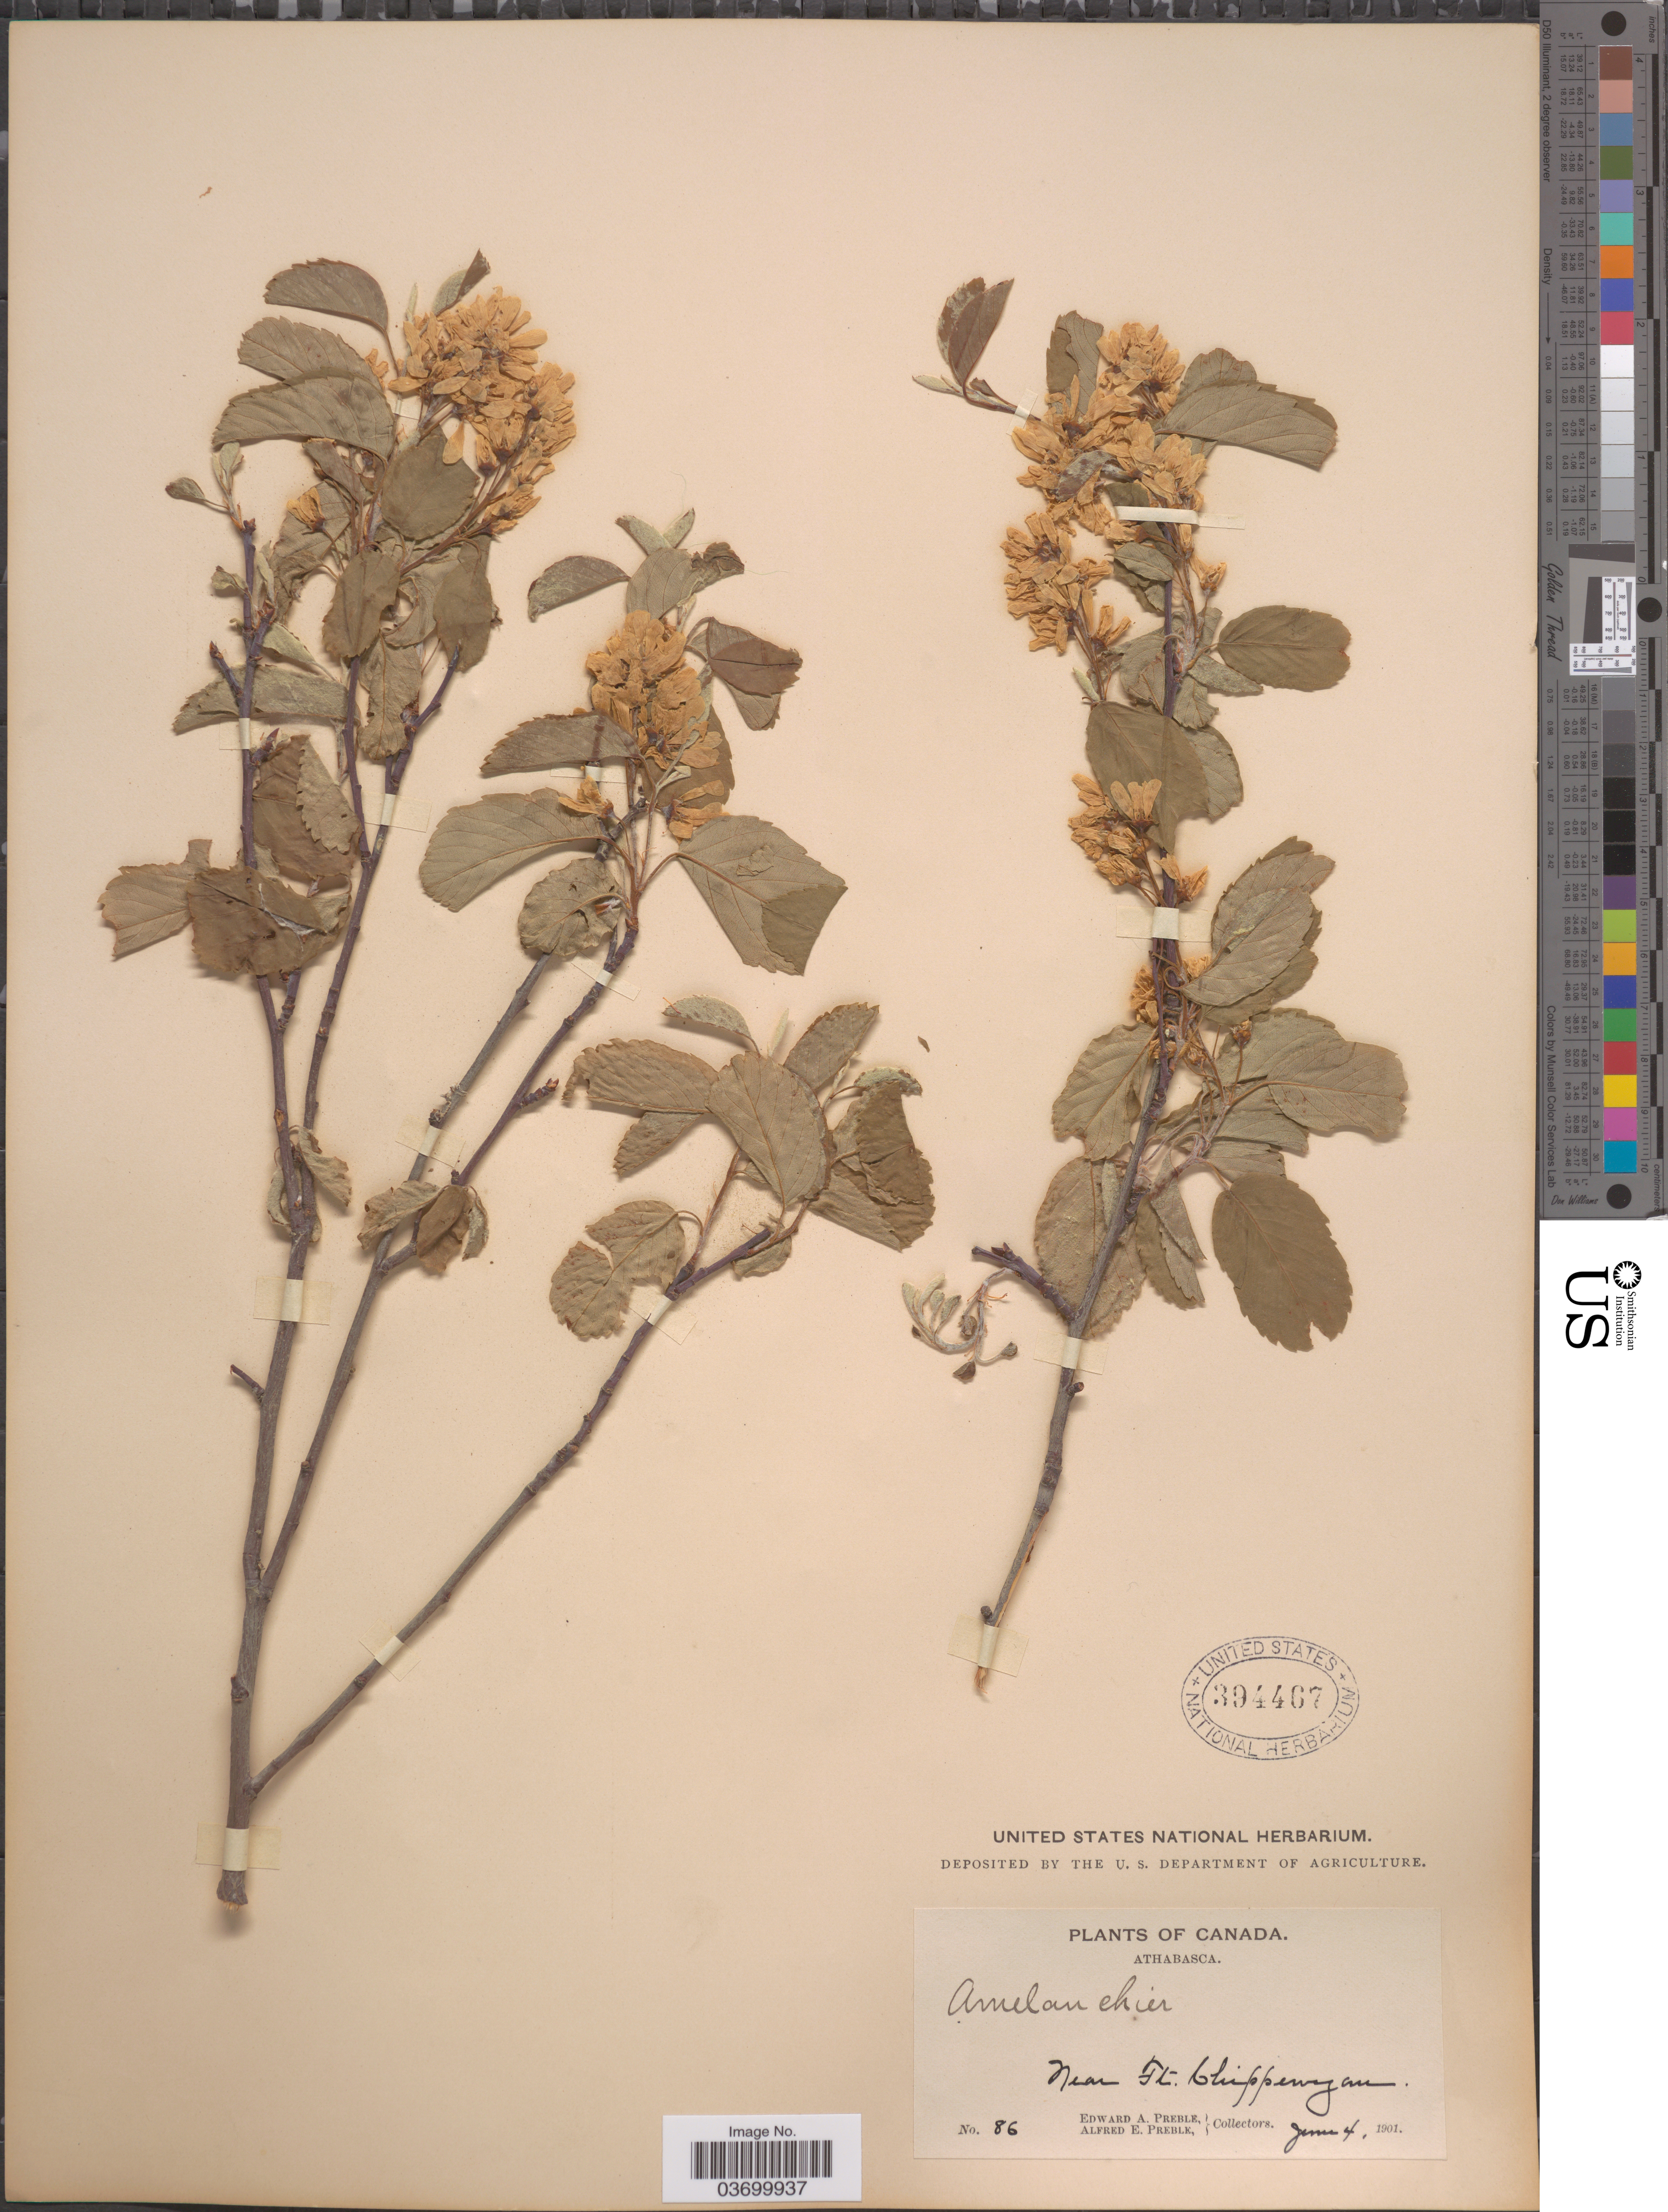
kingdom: Plantae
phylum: Tracheophyta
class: Magnoliopsida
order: Rosales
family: Rosaceae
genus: Amelanchier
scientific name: Amelanchier alnifolia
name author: (Nutt.) Nutt. ex M. Roem.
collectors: E. Preble & A. Preble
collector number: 86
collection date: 1901-06-04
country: Canada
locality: Athabasca. Near Ft. Chippewyan.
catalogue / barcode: US 394467